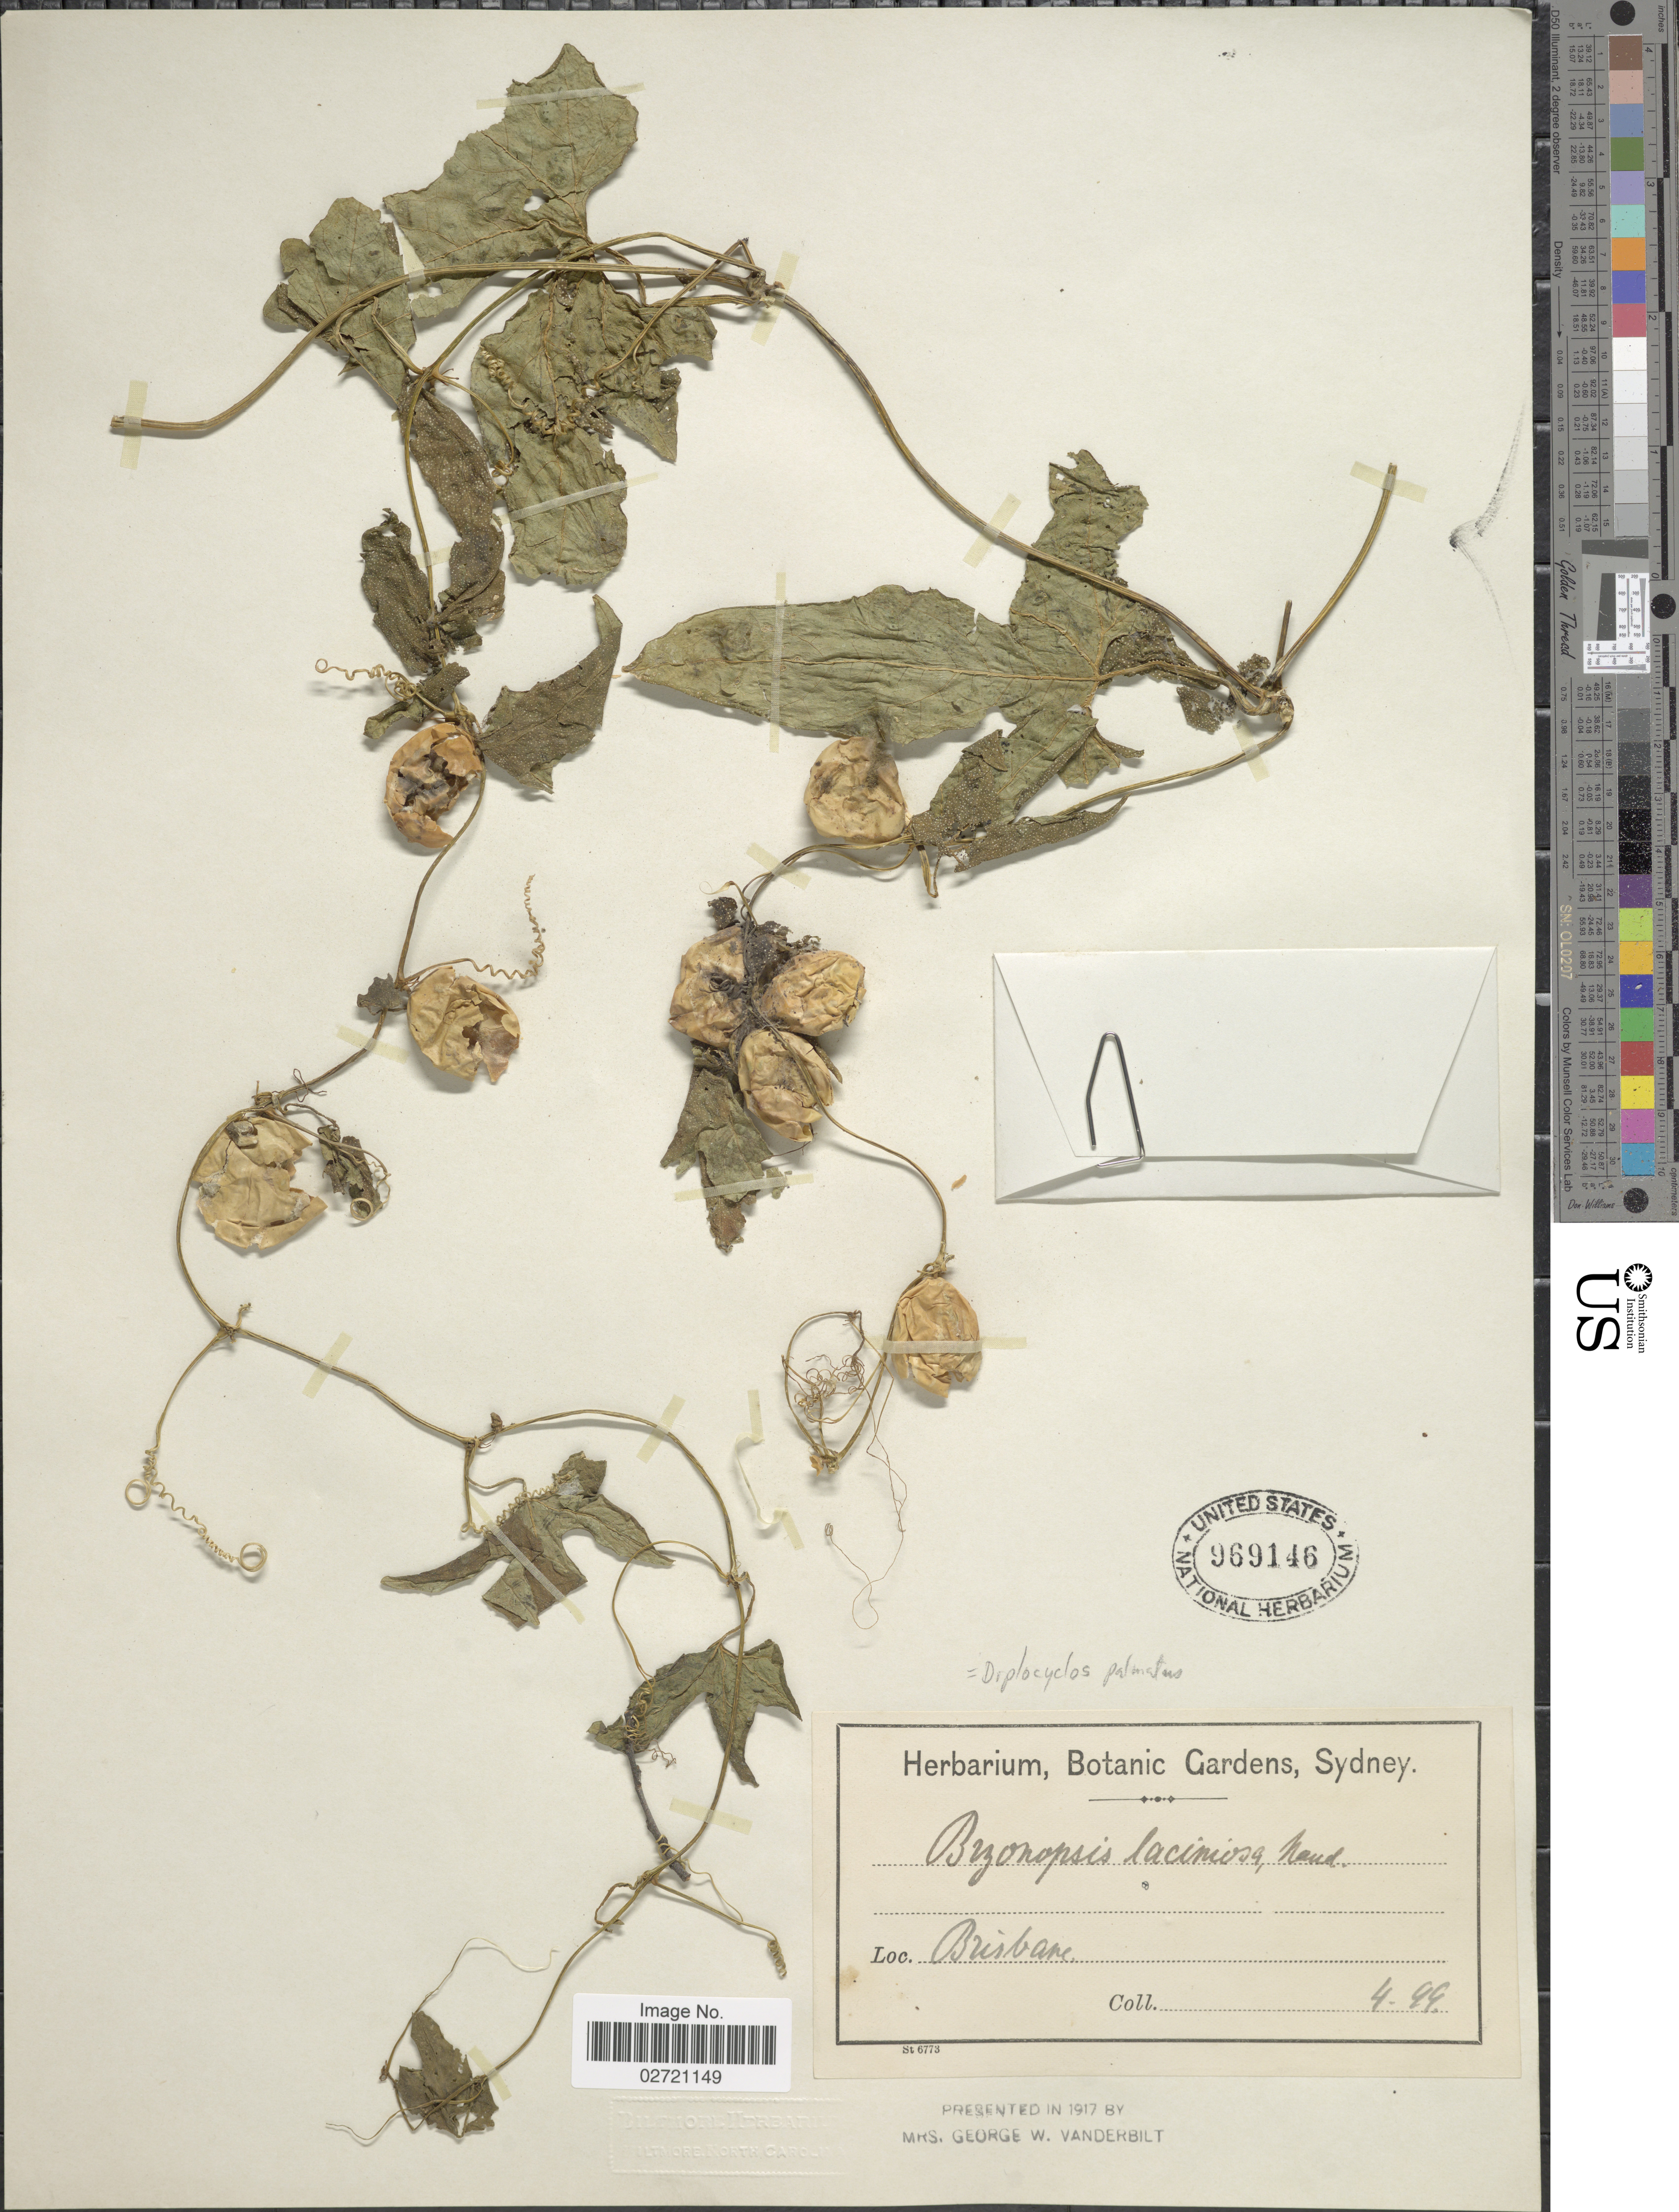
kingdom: Plantae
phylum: Tracheophyta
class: Magnoliopsida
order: Cucurbitales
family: Cucurbitaceae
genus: Diplocyclos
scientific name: Diplocyclos palmatus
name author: (L.) C. Jeffrey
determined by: Strong, Mark T., (BOT), Smithsonian Institution - National Museum of Natural History (UNITED STATES)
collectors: Herbarium, Botanic Gardens, Sydney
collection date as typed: Transcribed d/m/y: /4/99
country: Australia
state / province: Queensland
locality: Brisbane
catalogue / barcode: US 969146